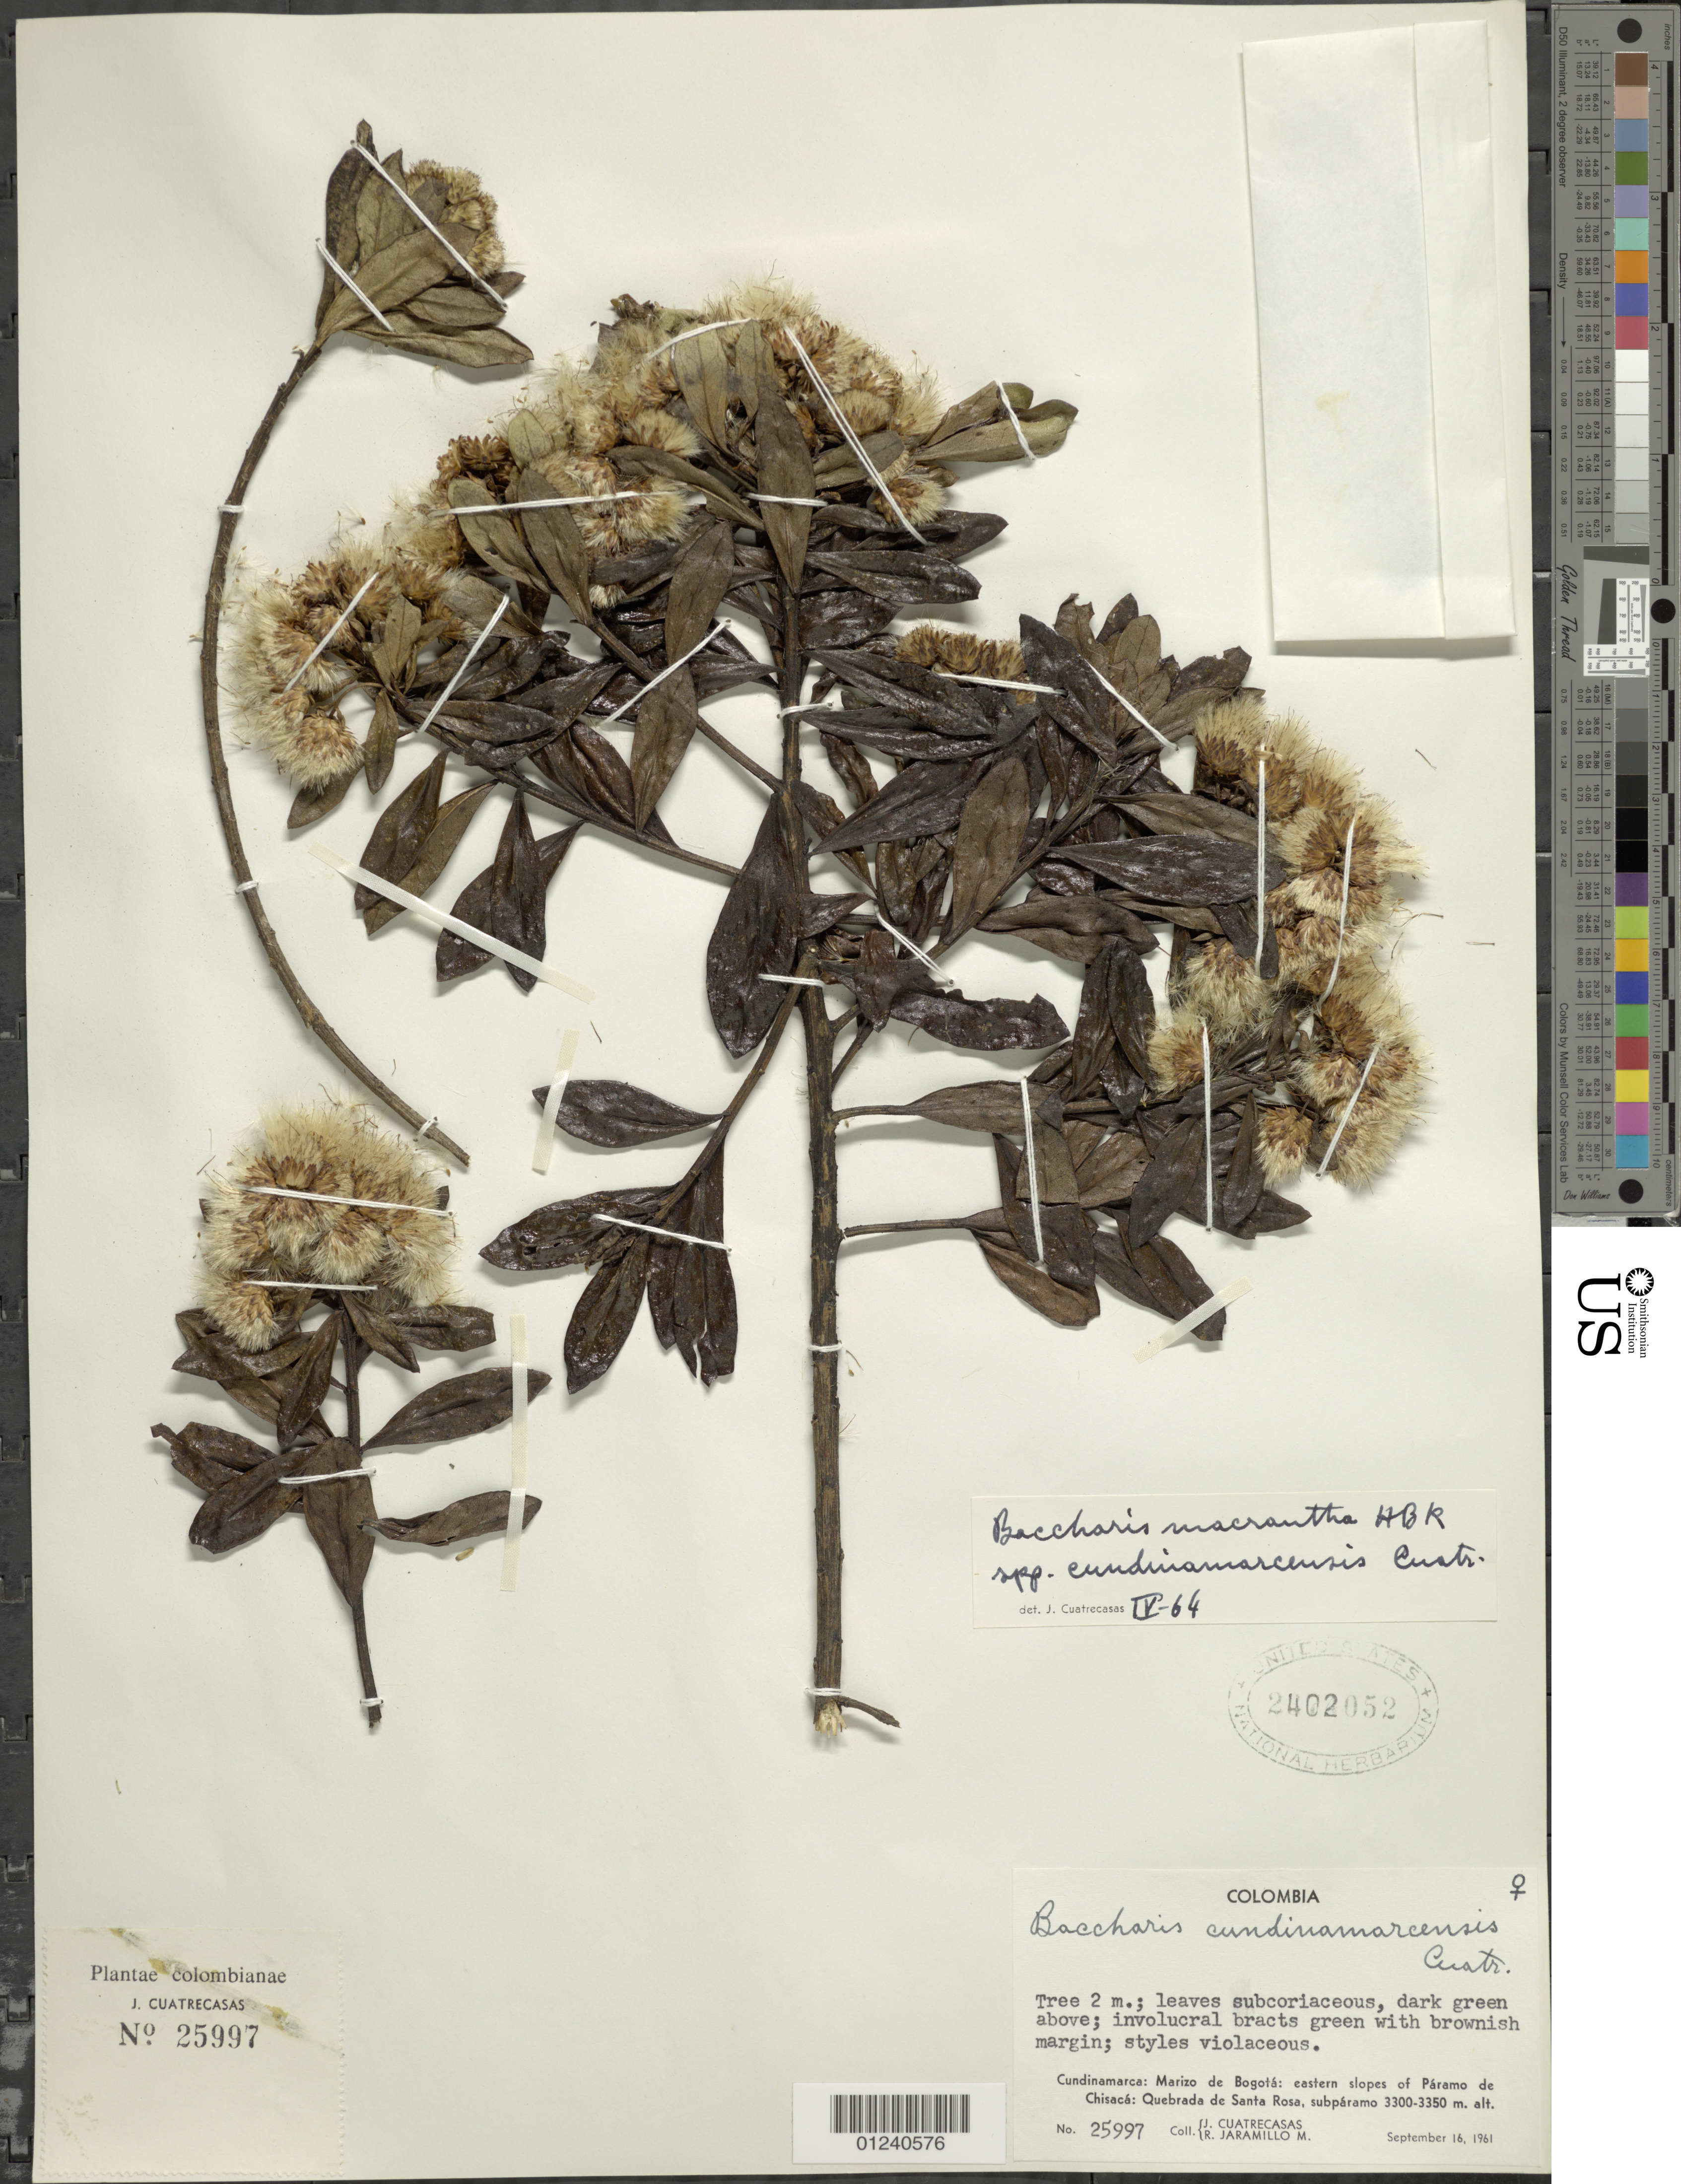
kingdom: Plantae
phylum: Tracheophyta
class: Magnoliopsida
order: Asterales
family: Asteraceae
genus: Baccharis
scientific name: Baccharis macrantha subsp. cundinamarcensis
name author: (Cuatrec.) Cuatrec.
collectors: J. Cuatrecasas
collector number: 25997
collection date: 1961-09-16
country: Colombia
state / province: Cundinamarca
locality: Marizo de Bogotá: eastern slopes of Páramo de Chisacá:: Quebrada de Santa Rosa, subpáramo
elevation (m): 3300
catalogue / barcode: US 2402052